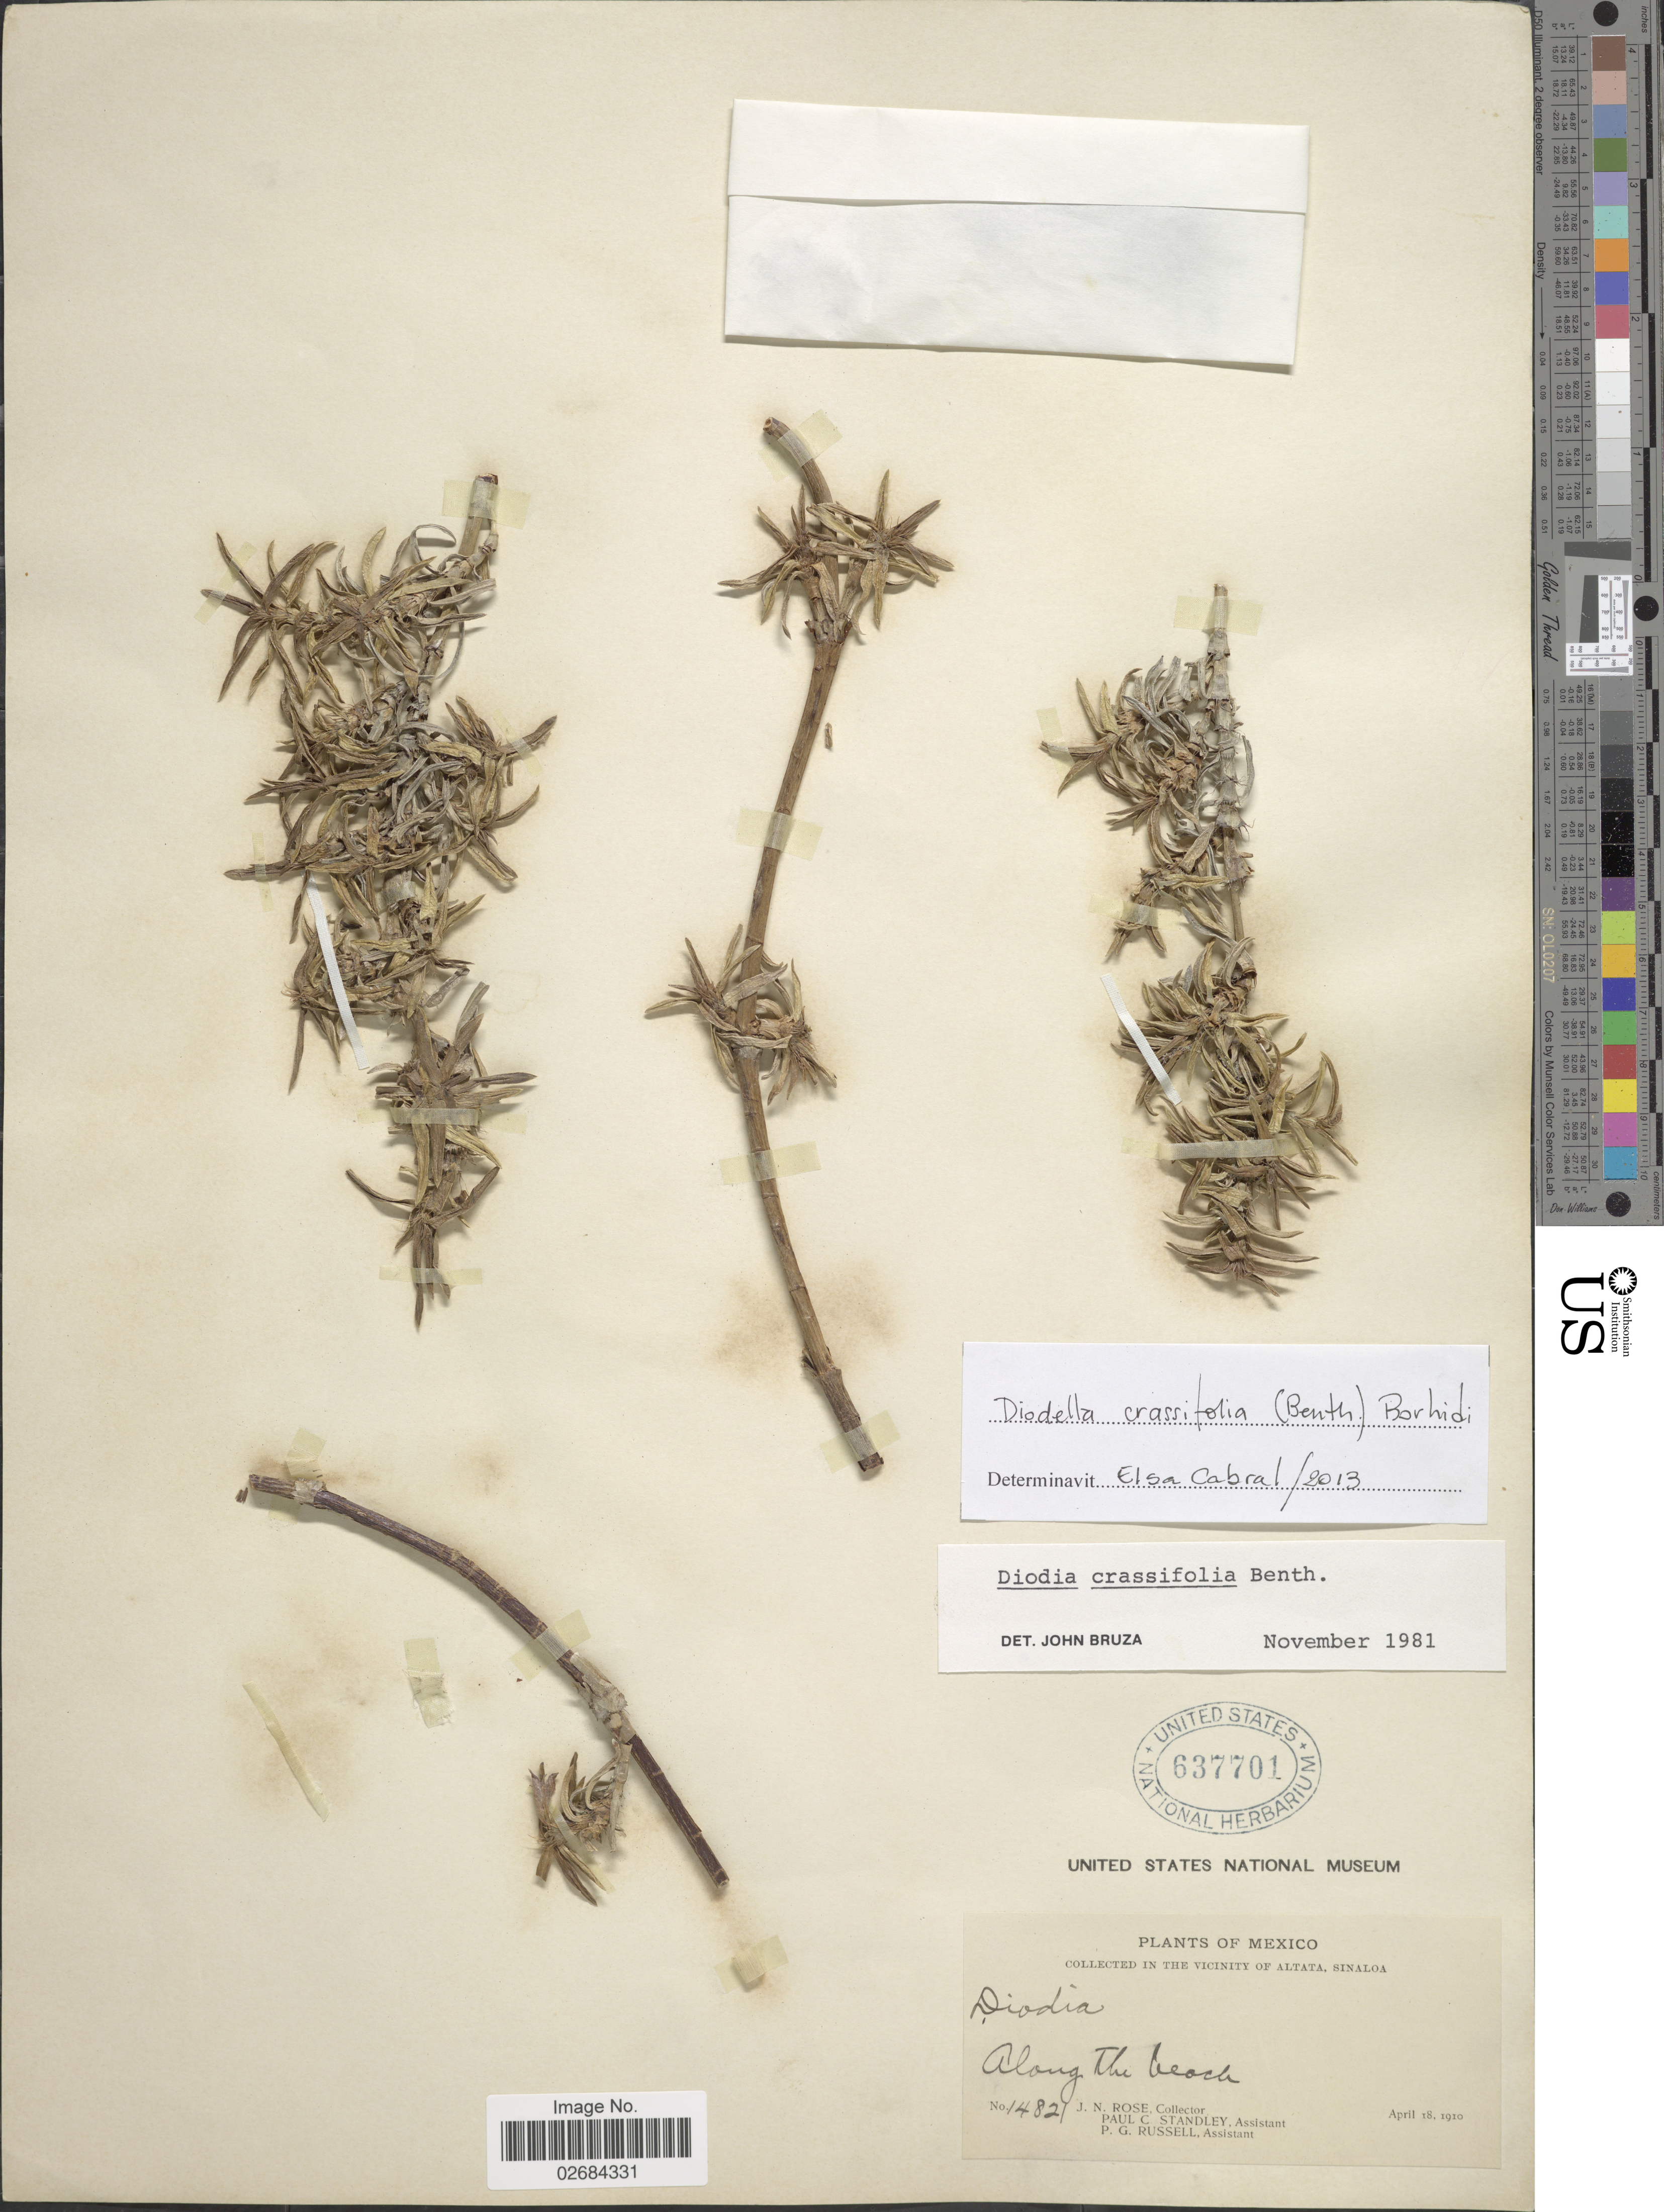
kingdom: Plantae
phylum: Tracheophyta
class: Magnoliopsida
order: Gentianales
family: Rubiaceae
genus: Diodia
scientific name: Diodia crassifolia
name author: Benth.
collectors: J. N. Rose, P. C. Standley & P. G. Russell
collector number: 14821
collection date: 1910-04-18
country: Mexico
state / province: Sinaloa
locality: Vicinity of Altata. Along the beach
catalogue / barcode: US 637701